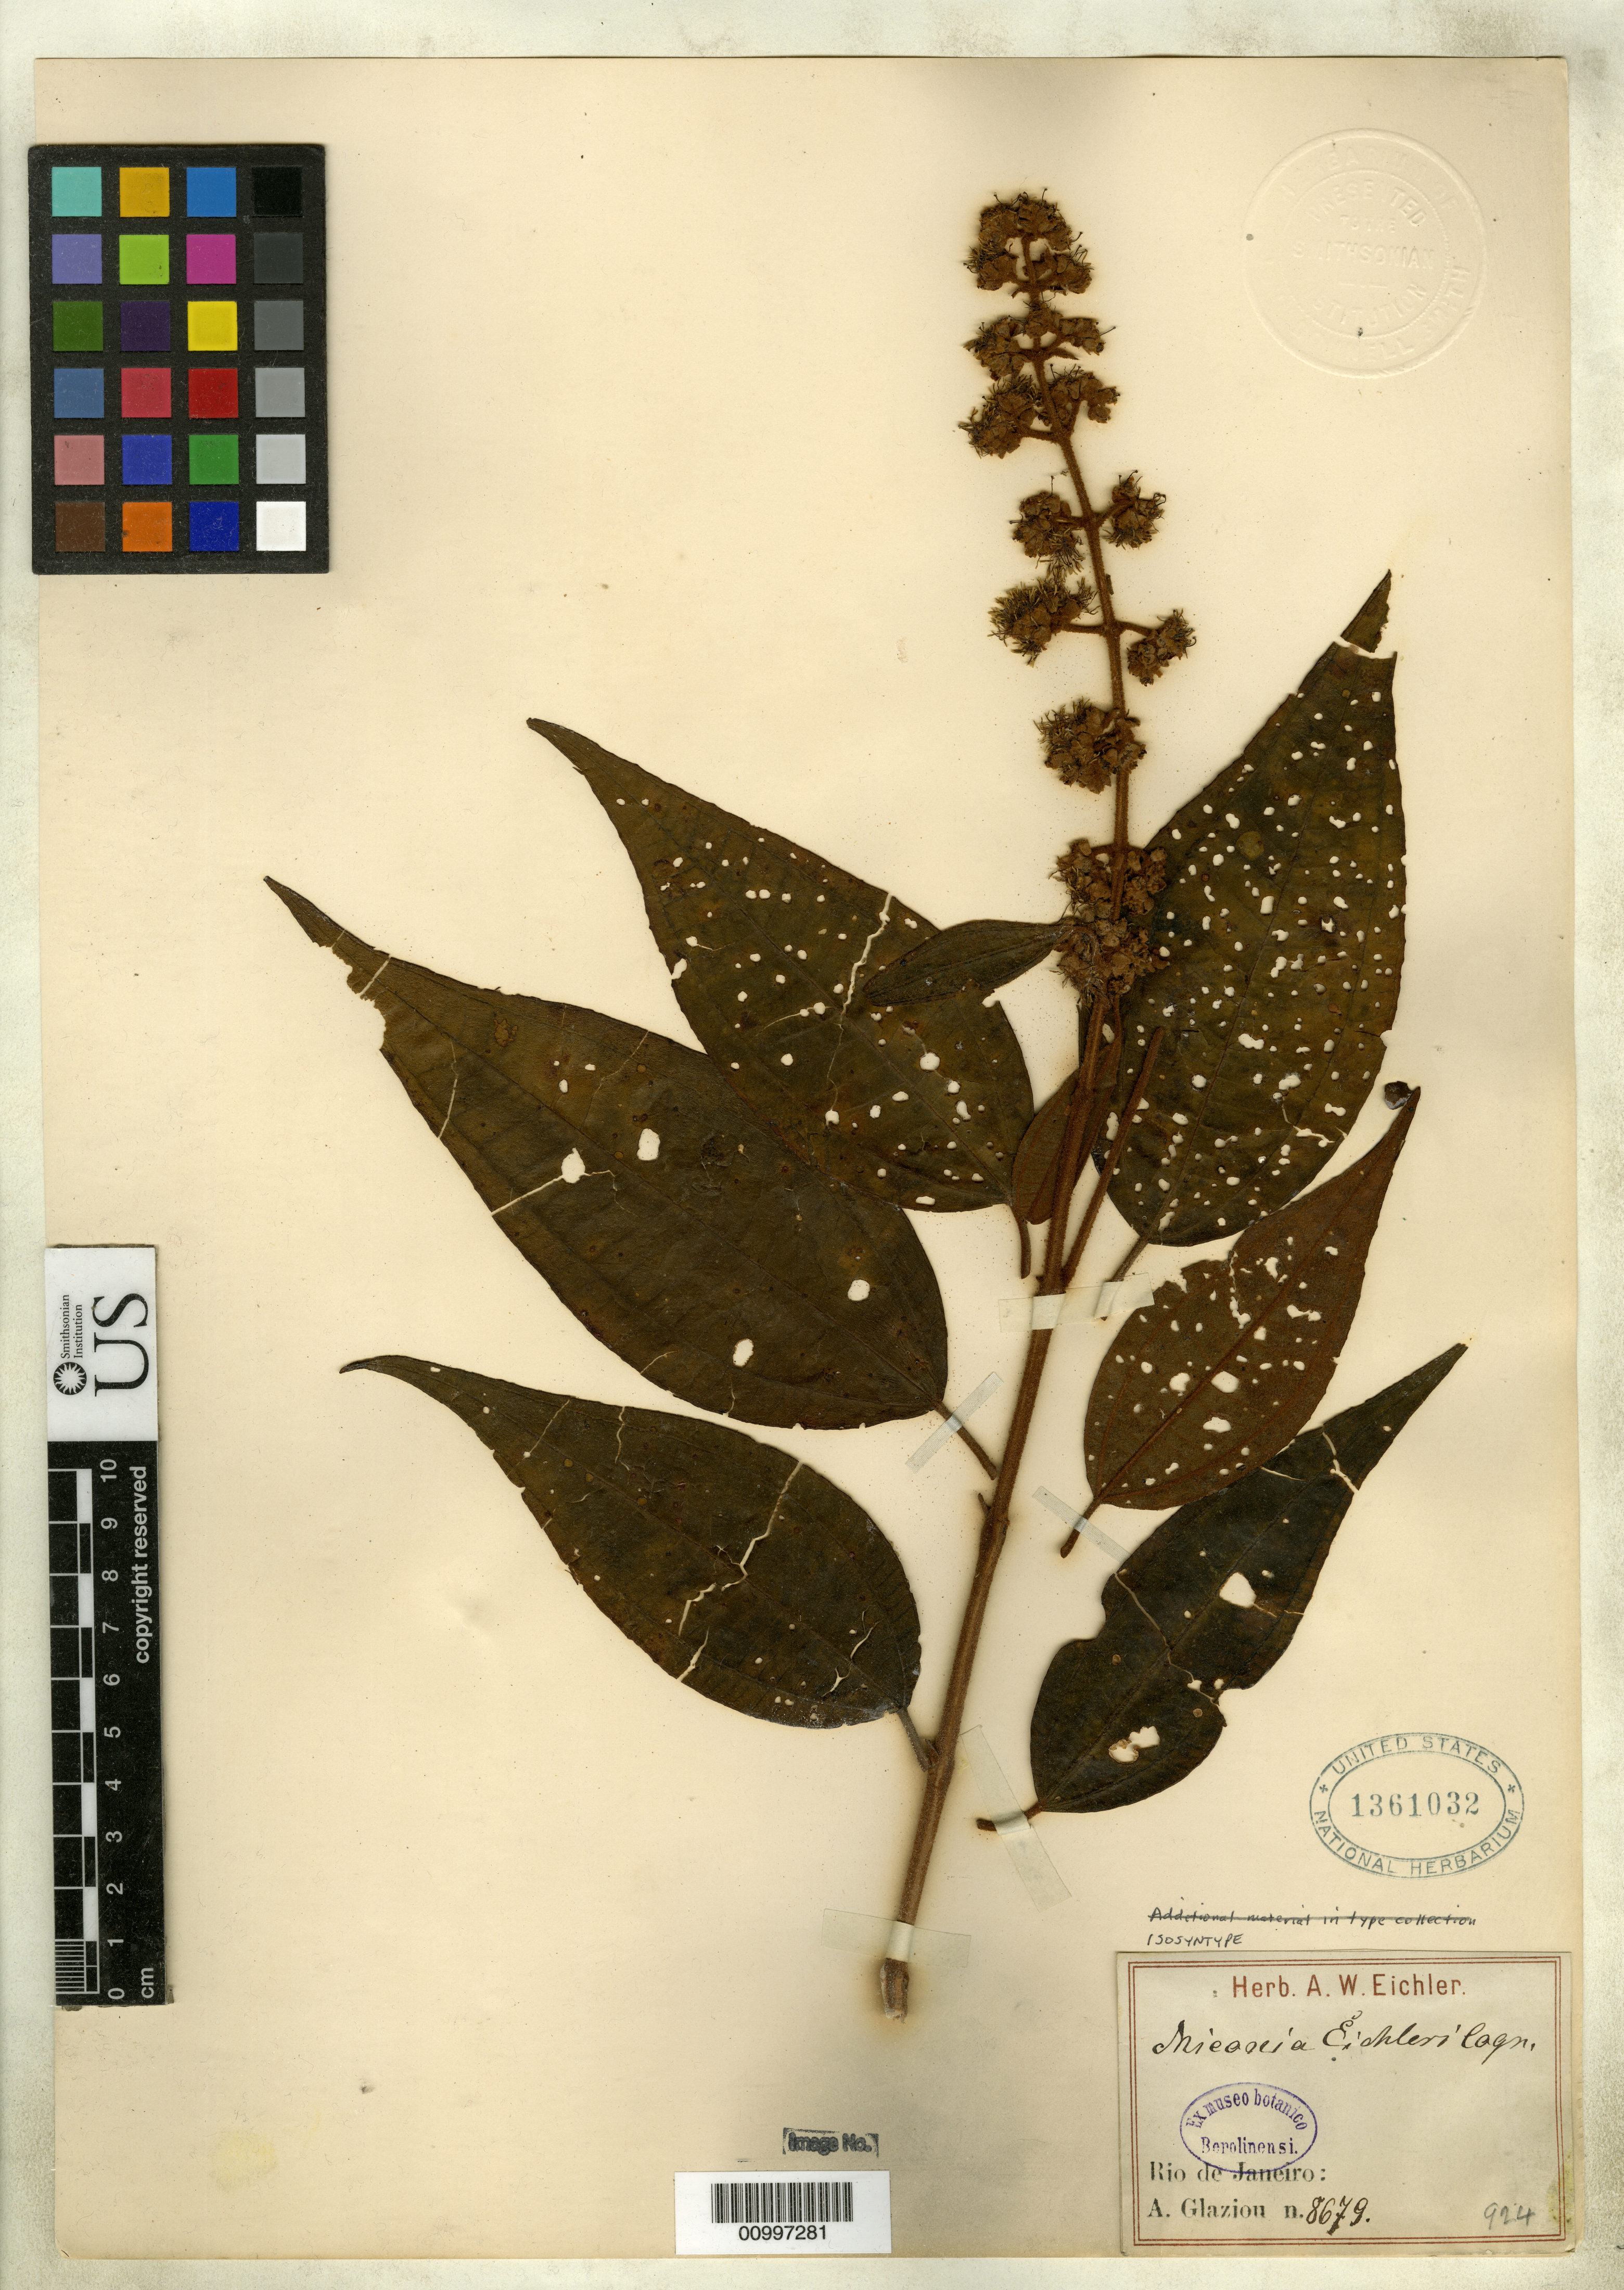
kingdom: Plantae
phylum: Tracheophyta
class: Magnoliopsida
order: Myrtales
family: Melastomataceae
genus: Miconia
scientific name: Miconia eichleri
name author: Cogn. in Mart.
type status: Isosyntype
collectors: A. F. M. Glaziou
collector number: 8679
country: Brazil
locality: Rio de Janeiro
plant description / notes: From the herbarium of J. Donnell Smith.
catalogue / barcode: US 1361032